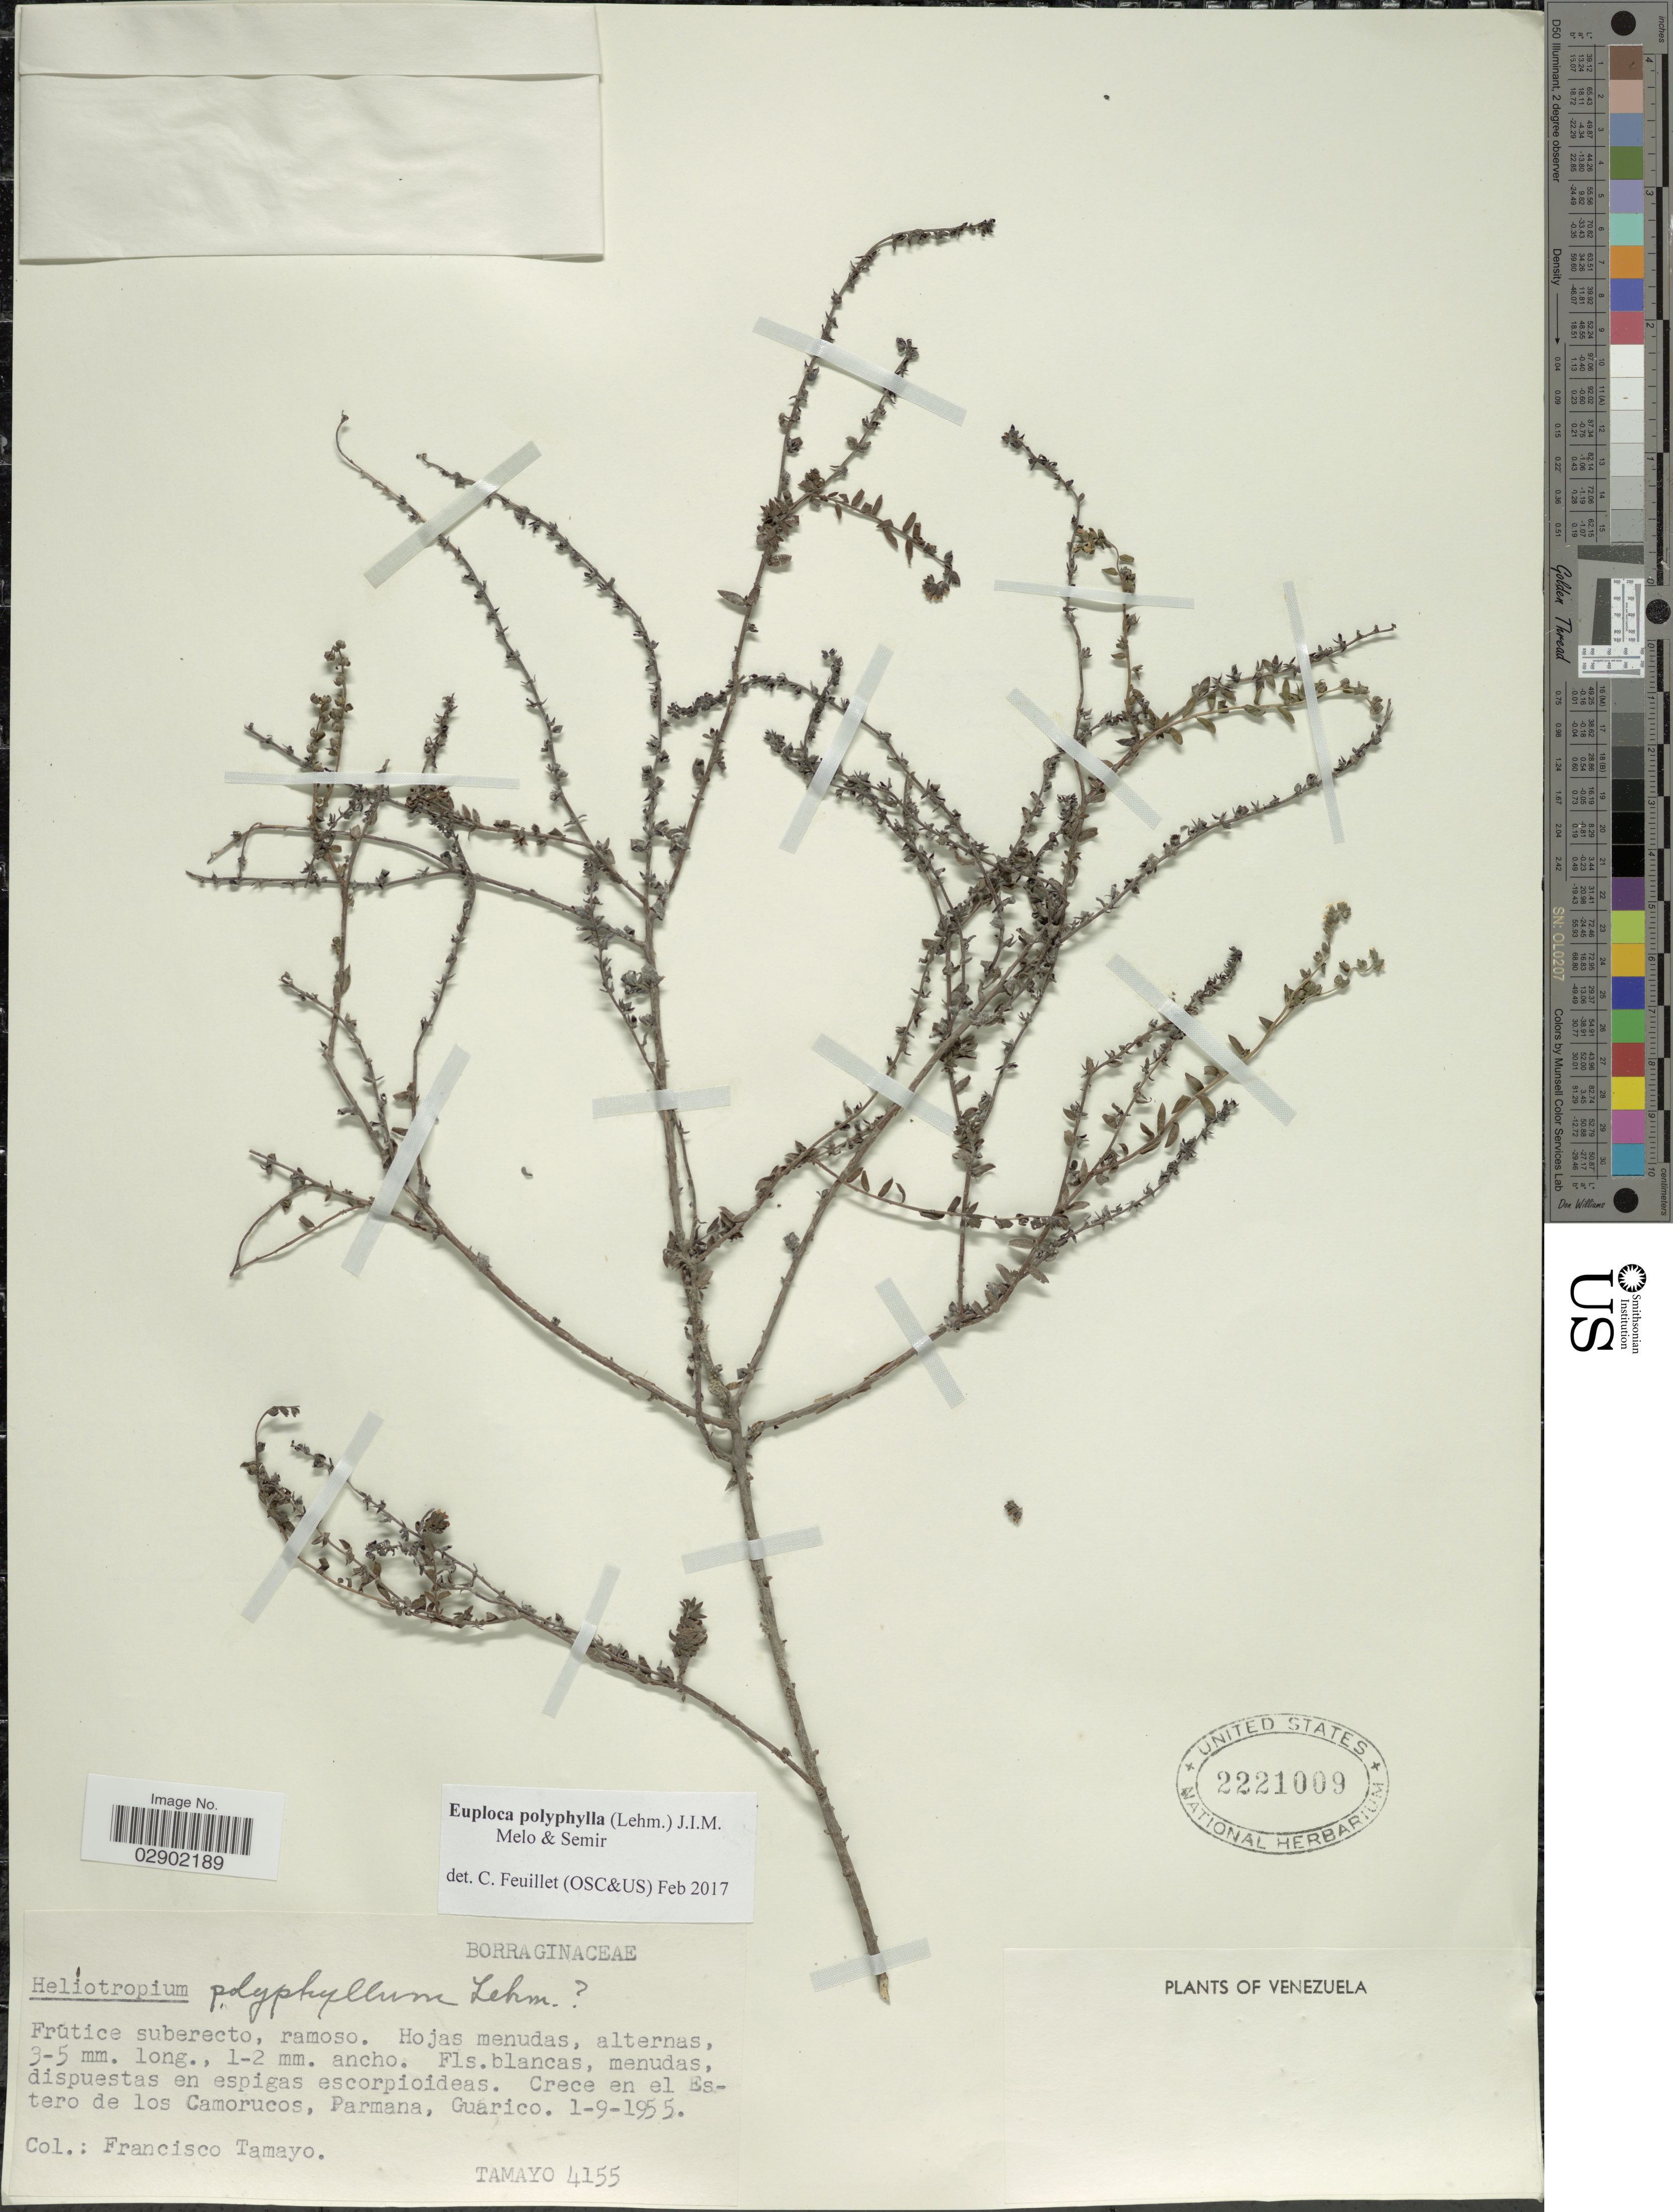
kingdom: Plantae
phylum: Tracheophyta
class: Magnoliopsida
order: Boraginales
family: Heliotropiaceae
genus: Euploca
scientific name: Euploca polyphylla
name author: (Lehm.) J.I.M. Melo & Semir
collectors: F. Tamayo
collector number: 4155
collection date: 1955-09-01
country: Venezuela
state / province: Guárico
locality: Crece en el Estero de los Camorucos, Parmana, Guárico.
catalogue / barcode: US 2221009